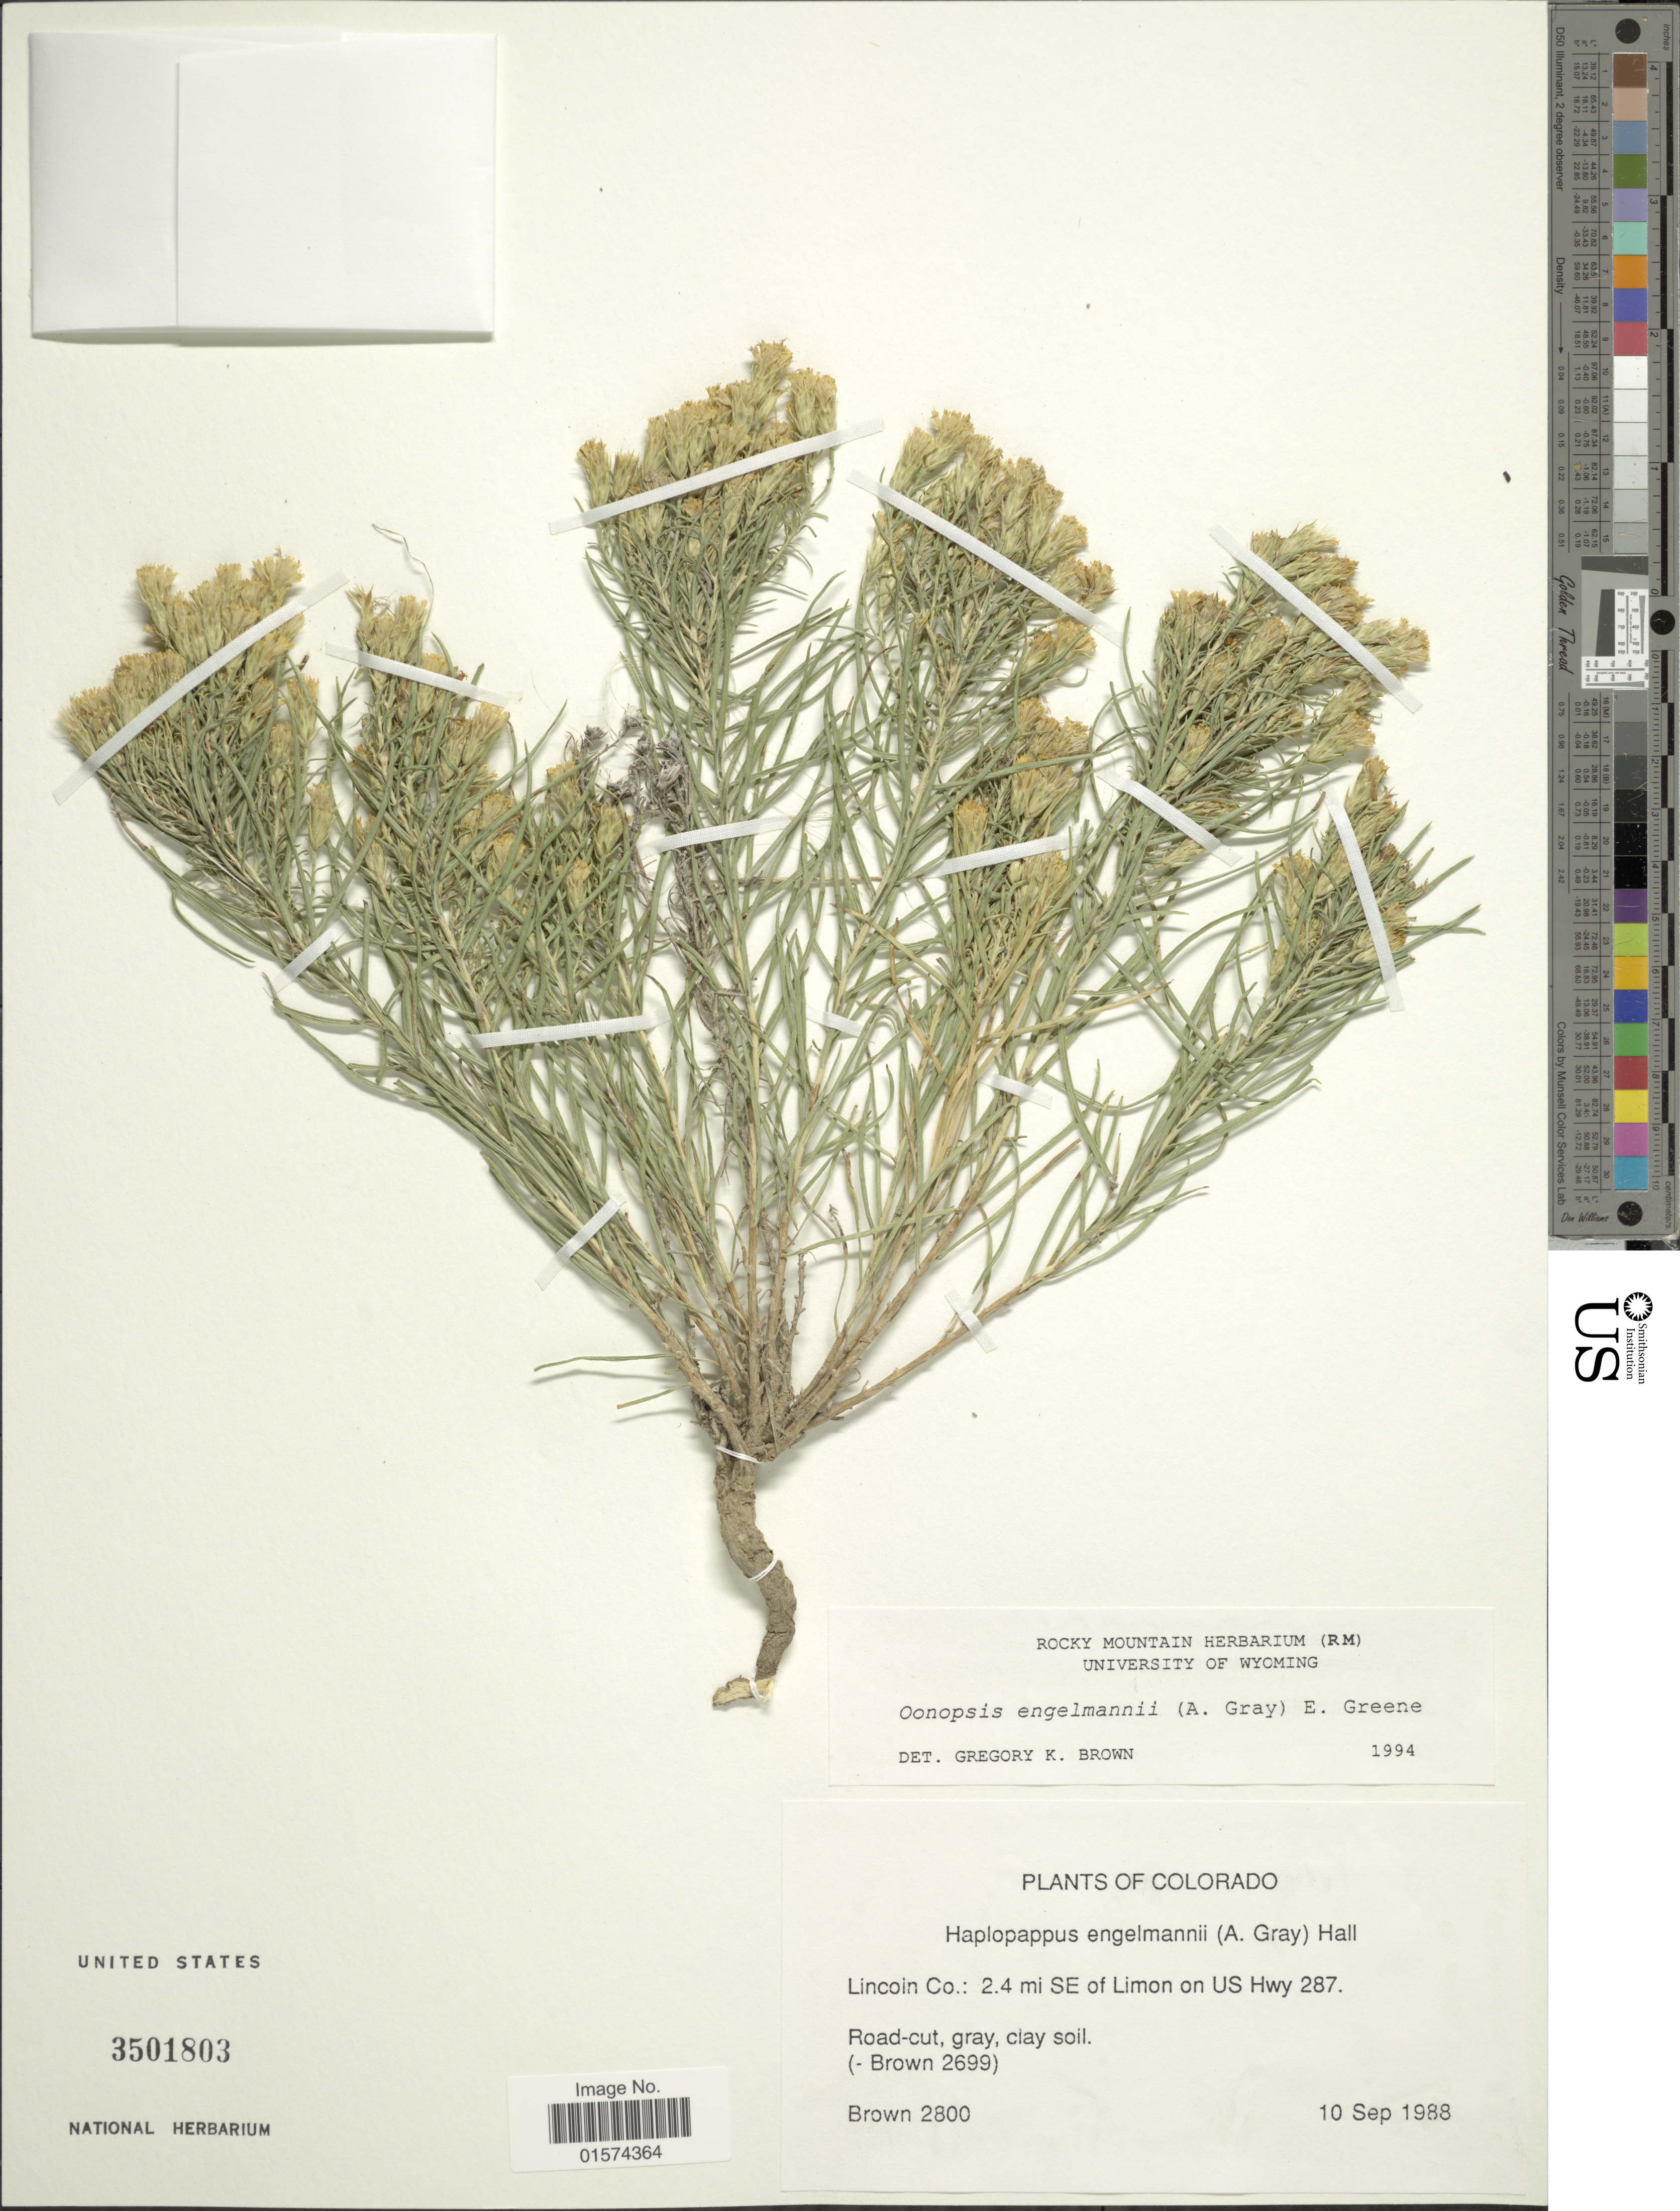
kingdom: Plantae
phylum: Tracheophyta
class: Magnoliopsida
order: Asterales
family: Asteraceae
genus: Oonopsis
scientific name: Oonopsis engelmannii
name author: (A. Gray) Greene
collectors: -- Brown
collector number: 2800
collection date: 1988-09-10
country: United States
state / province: Colorado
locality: Lincoln Co.: 2.4 mi SE of Limon on US Hwy 287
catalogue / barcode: US 3501803